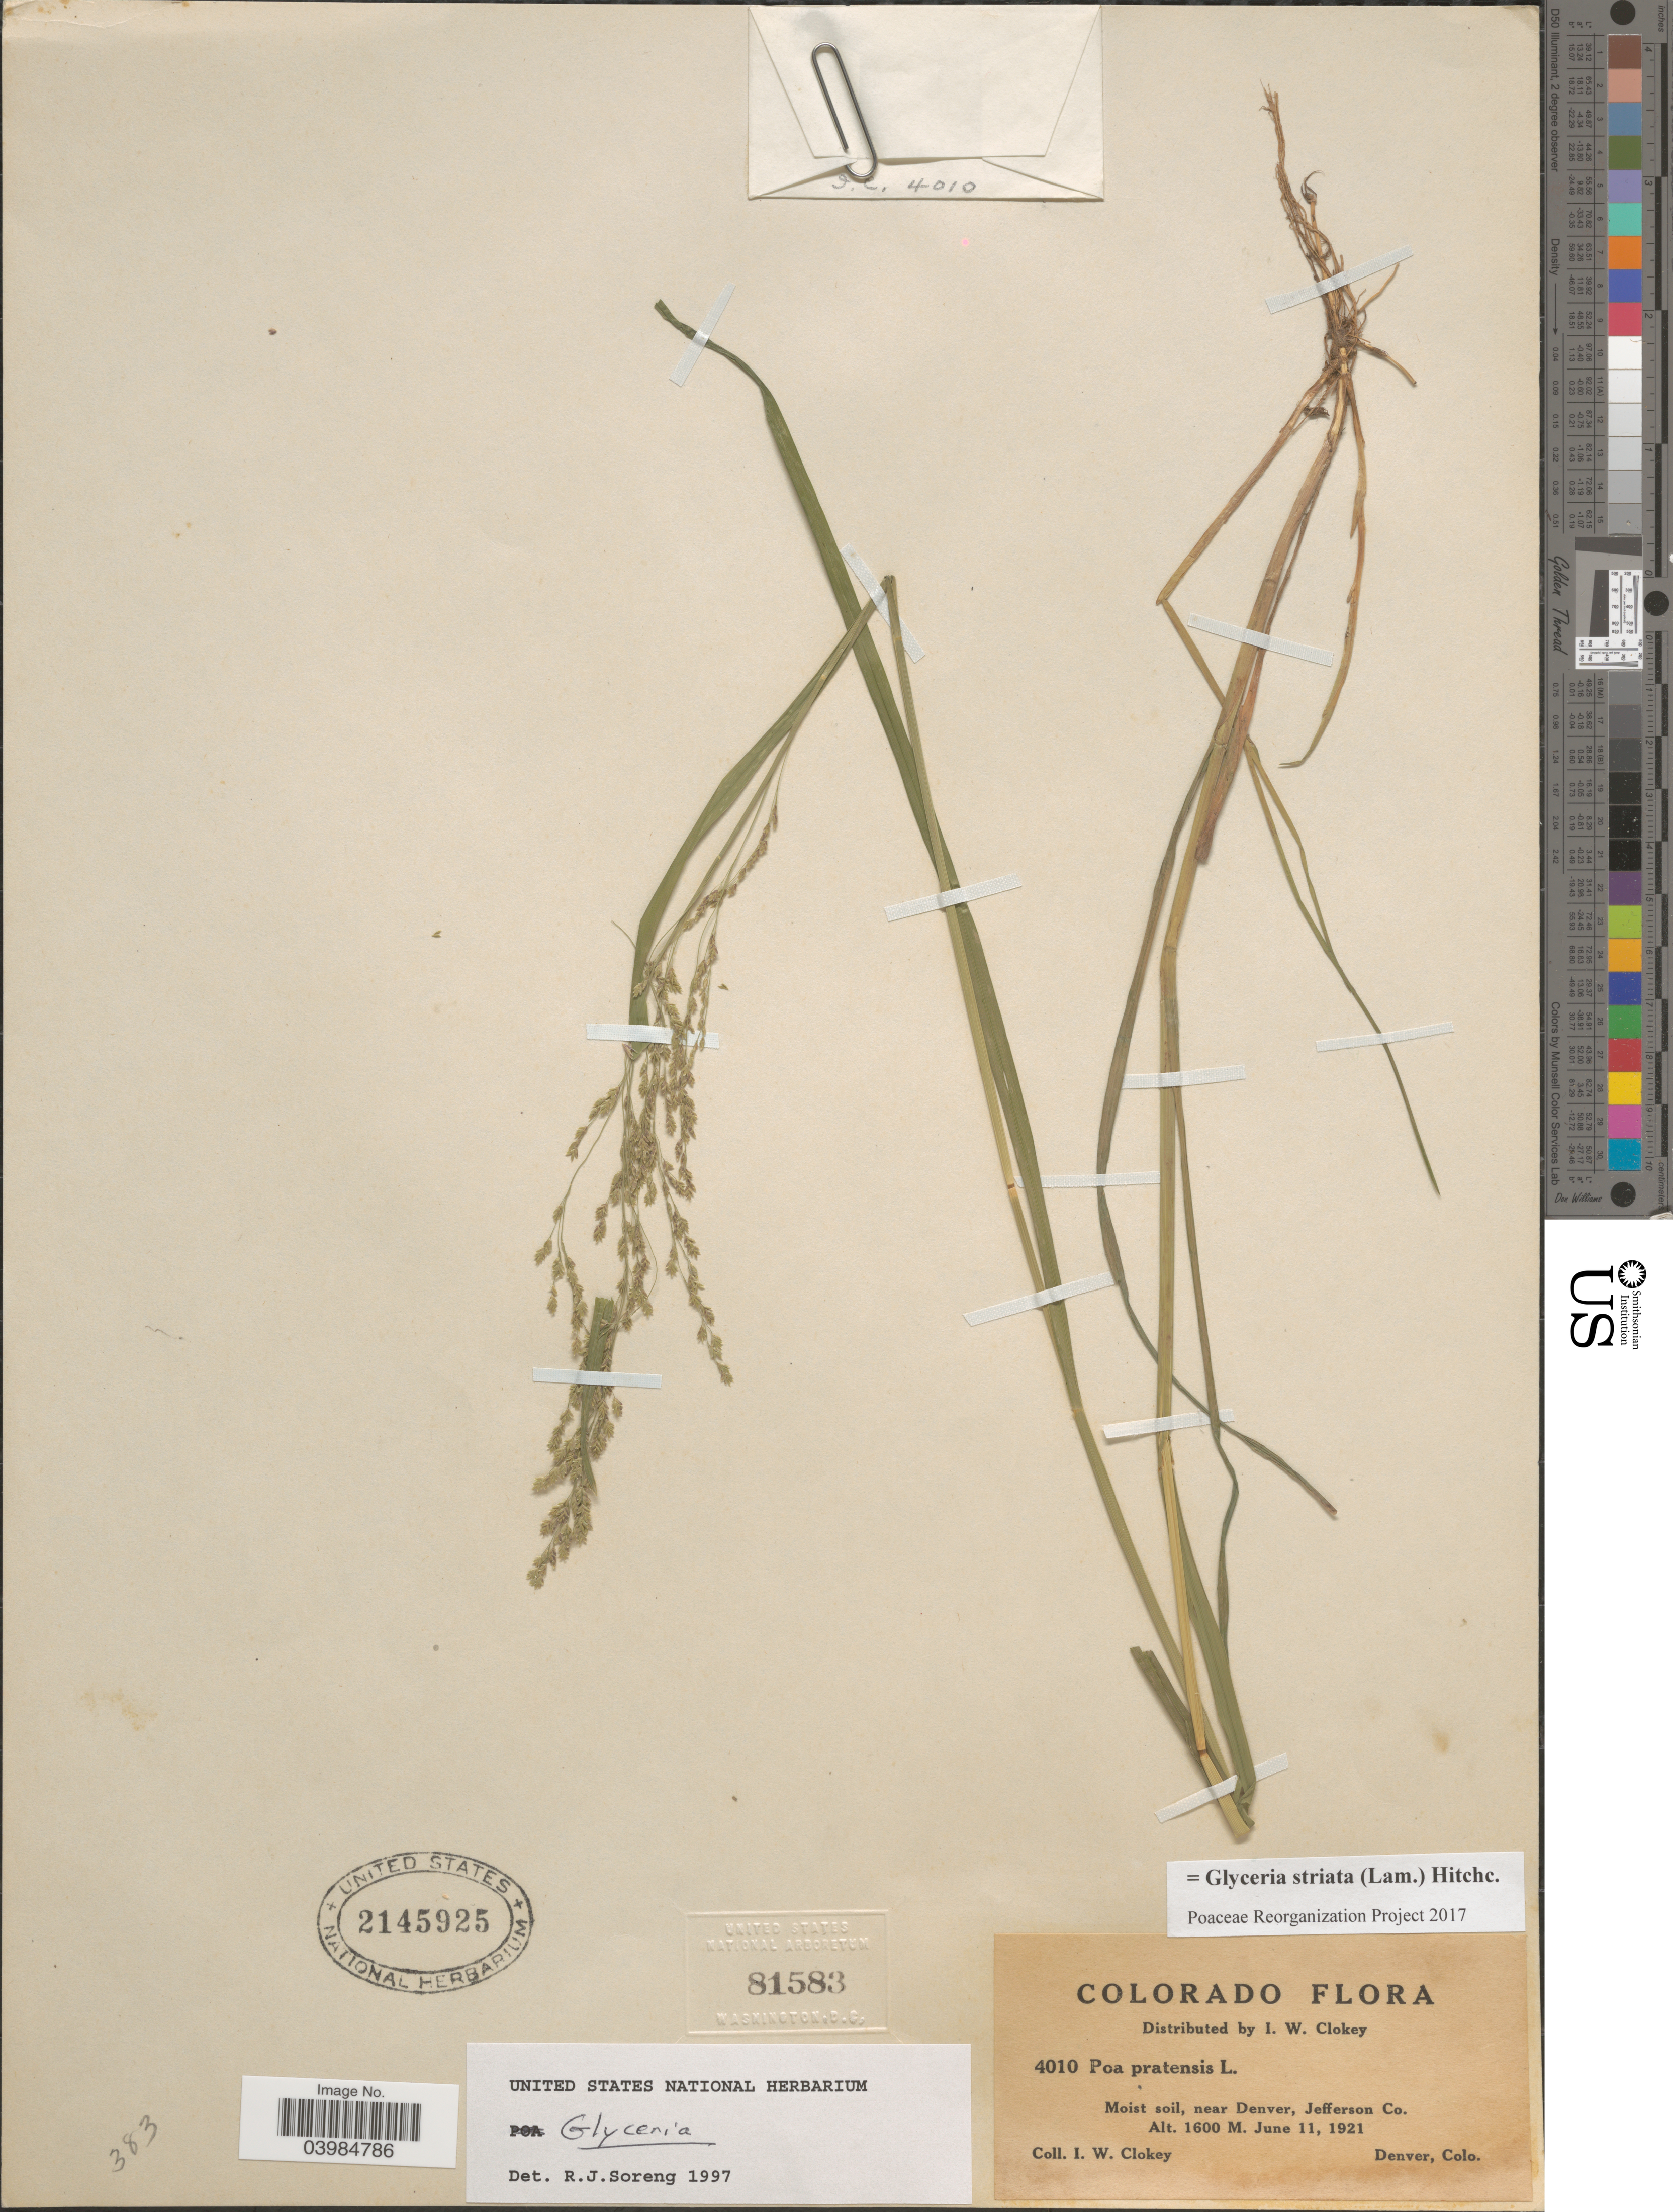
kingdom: Plantae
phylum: Tracheophyta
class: Liliopsida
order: Poales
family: Poaceae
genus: Glyceria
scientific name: Glyceria striata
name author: (Lam.) Hitchc.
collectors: I. W. Clokey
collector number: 4010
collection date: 1921-06-11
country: United States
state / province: Colorado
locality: Moist soil, near Denver, Jefferson Co.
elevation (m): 1600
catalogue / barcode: US 2145925